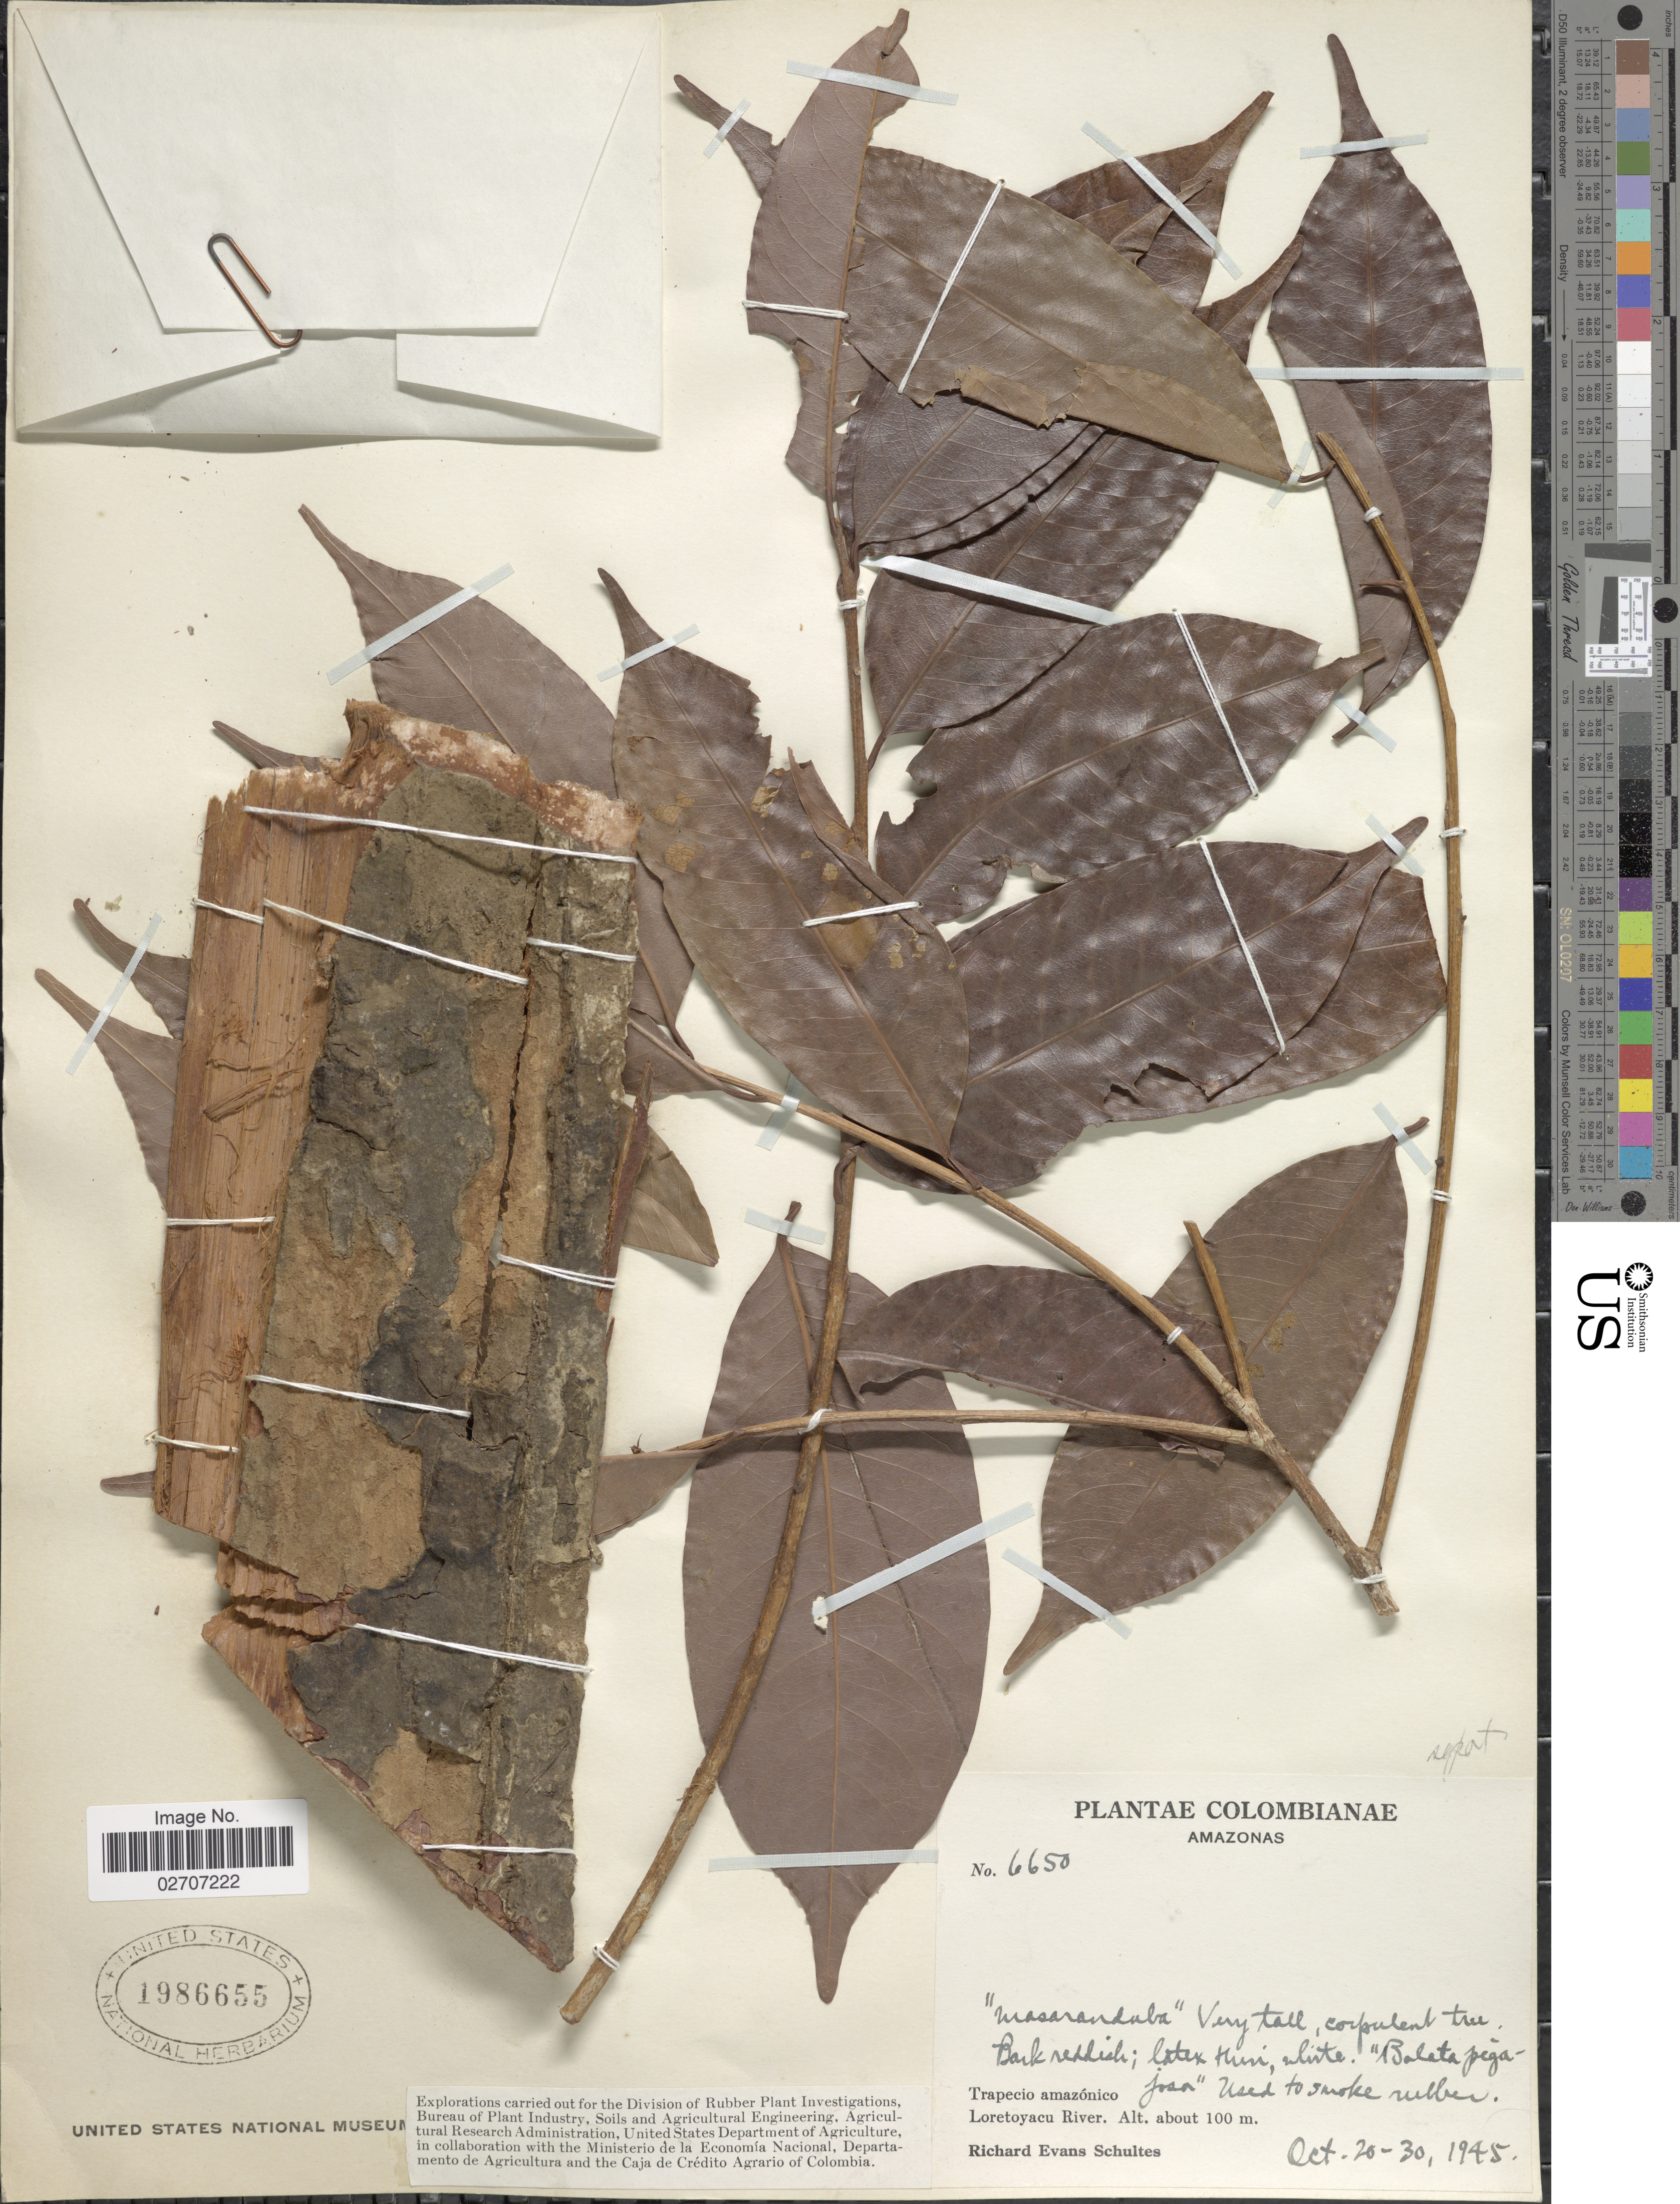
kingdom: Plantae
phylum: Tracheophyta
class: Magnoliopsida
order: Ericales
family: Sapotaceae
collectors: R. E. Schultes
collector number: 6650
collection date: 1945-10-20/1945-10-30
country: Colombia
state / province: Amazônas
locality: Trapecio amazonico, Loretoyacu River.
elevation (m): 100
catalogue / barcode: US 1986655